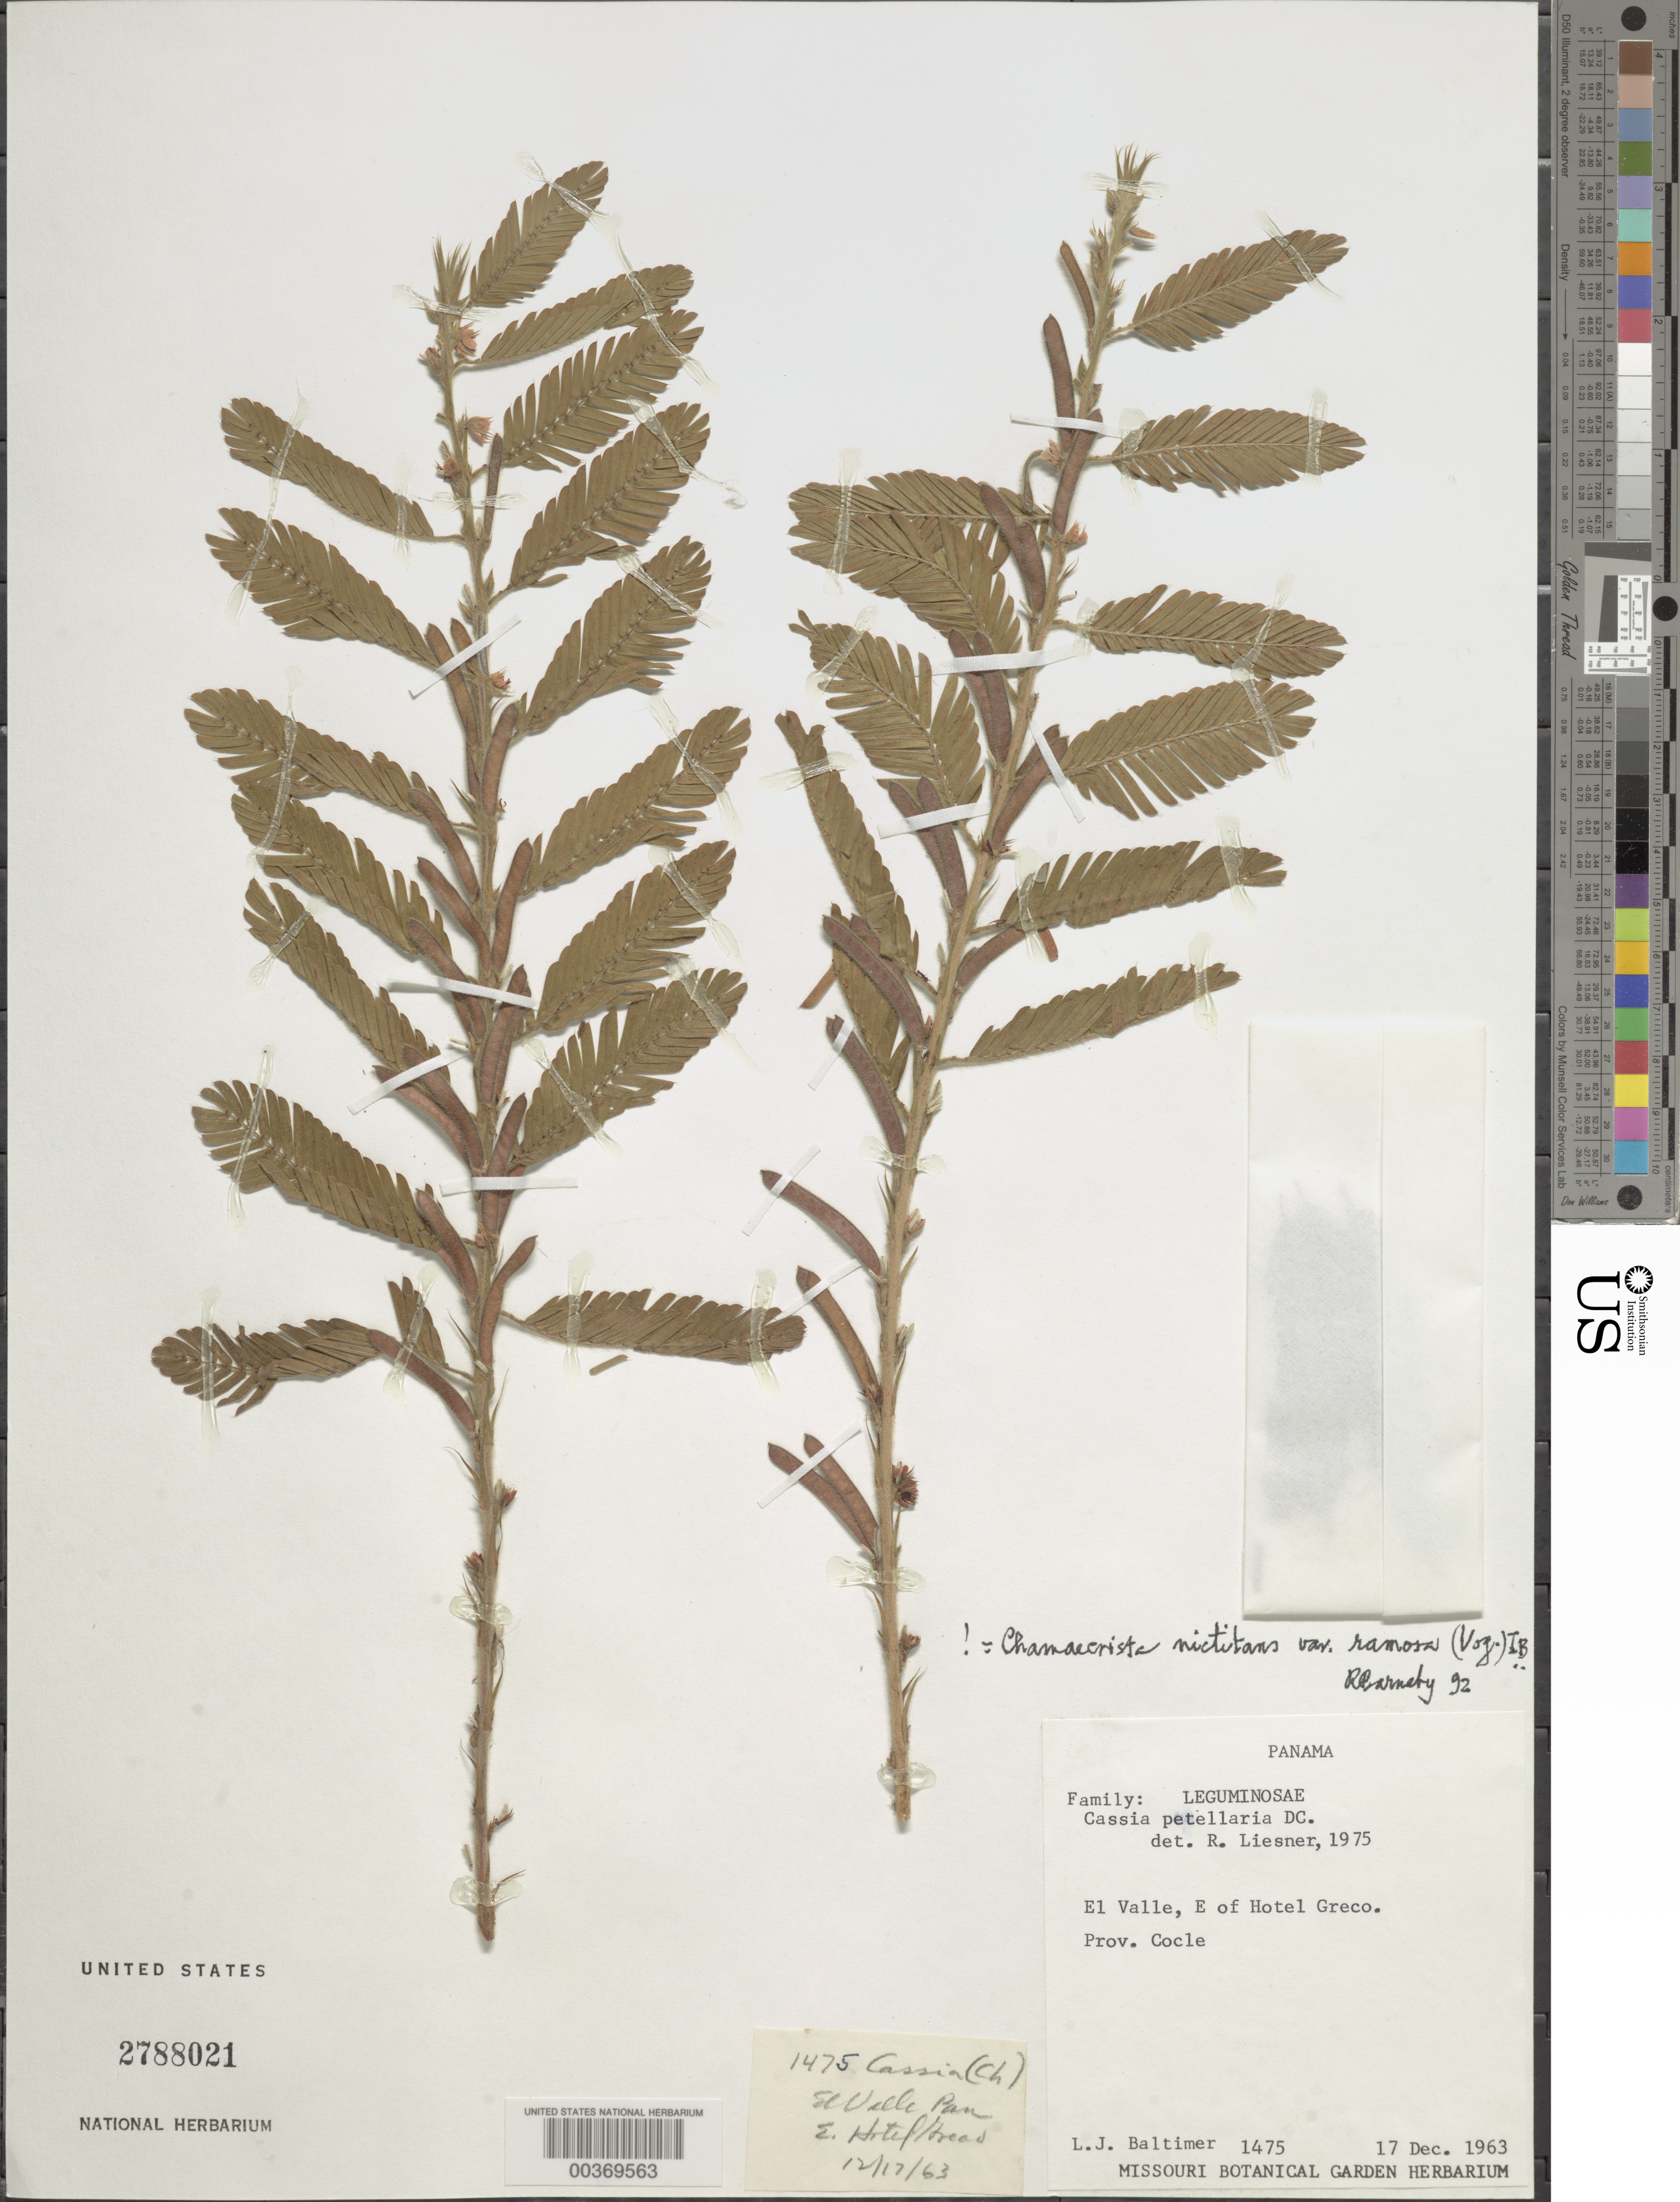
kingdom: Plantae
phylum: Tracheophyta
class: Magnoliopsida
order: Fabales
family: Fabaceae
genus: Chamaecrista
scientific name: Chamaecrista nictitans var. ramosa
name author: (Vogel) H.S. Irwin & Barneby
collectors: L. Baltimer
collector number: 1475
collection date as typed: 17 Dec 1963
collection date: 1963-12-17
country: Panama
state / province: Coclé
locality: El Valle, E of Hotel Greco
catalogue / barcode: US 2788021